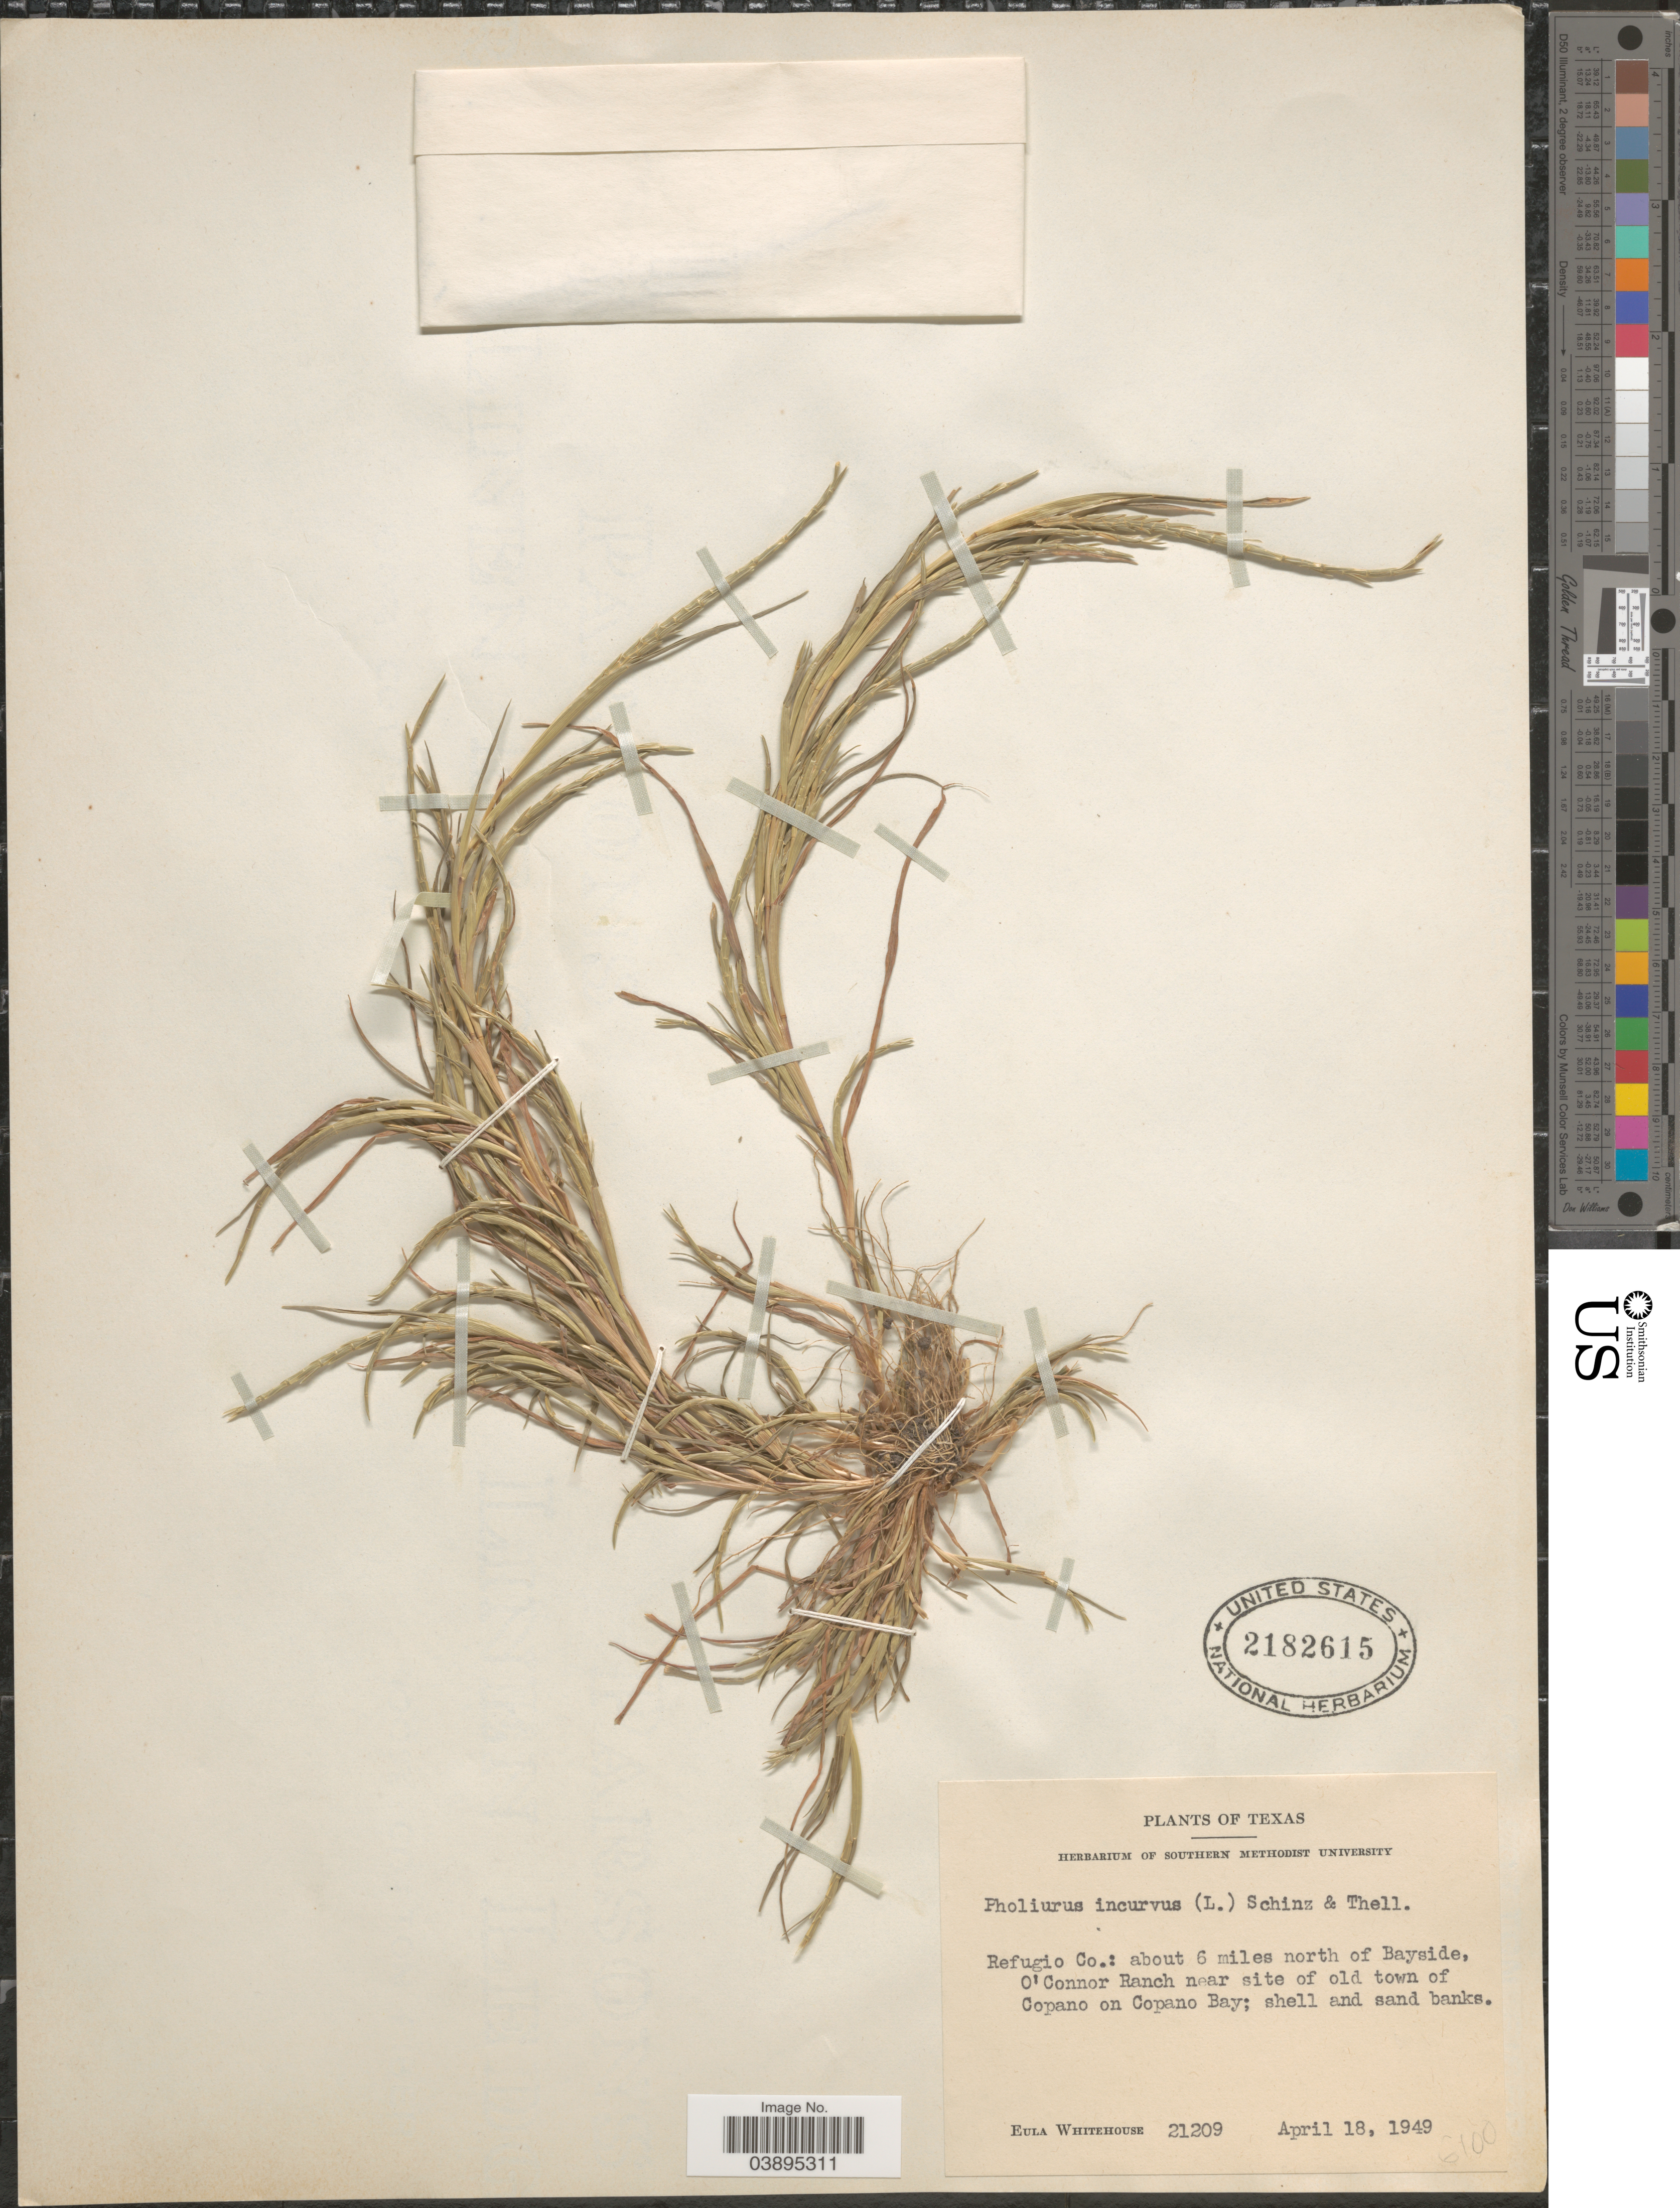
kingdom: Plantae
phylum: Tracheophyta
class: Liliopsida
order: Poales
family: Poaceae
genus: Parapholis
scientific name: Parapholis incurva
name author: (L.) C.E. Hubb.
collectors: E. Whitehouse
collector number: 21209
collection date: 1949-04-18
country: United States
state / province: Texas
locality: Refugio Co.: about 6 miles north of Bayside, O'Conner Ranch near site of old town of Copano on Copano Bay.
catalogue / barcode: US 2182615